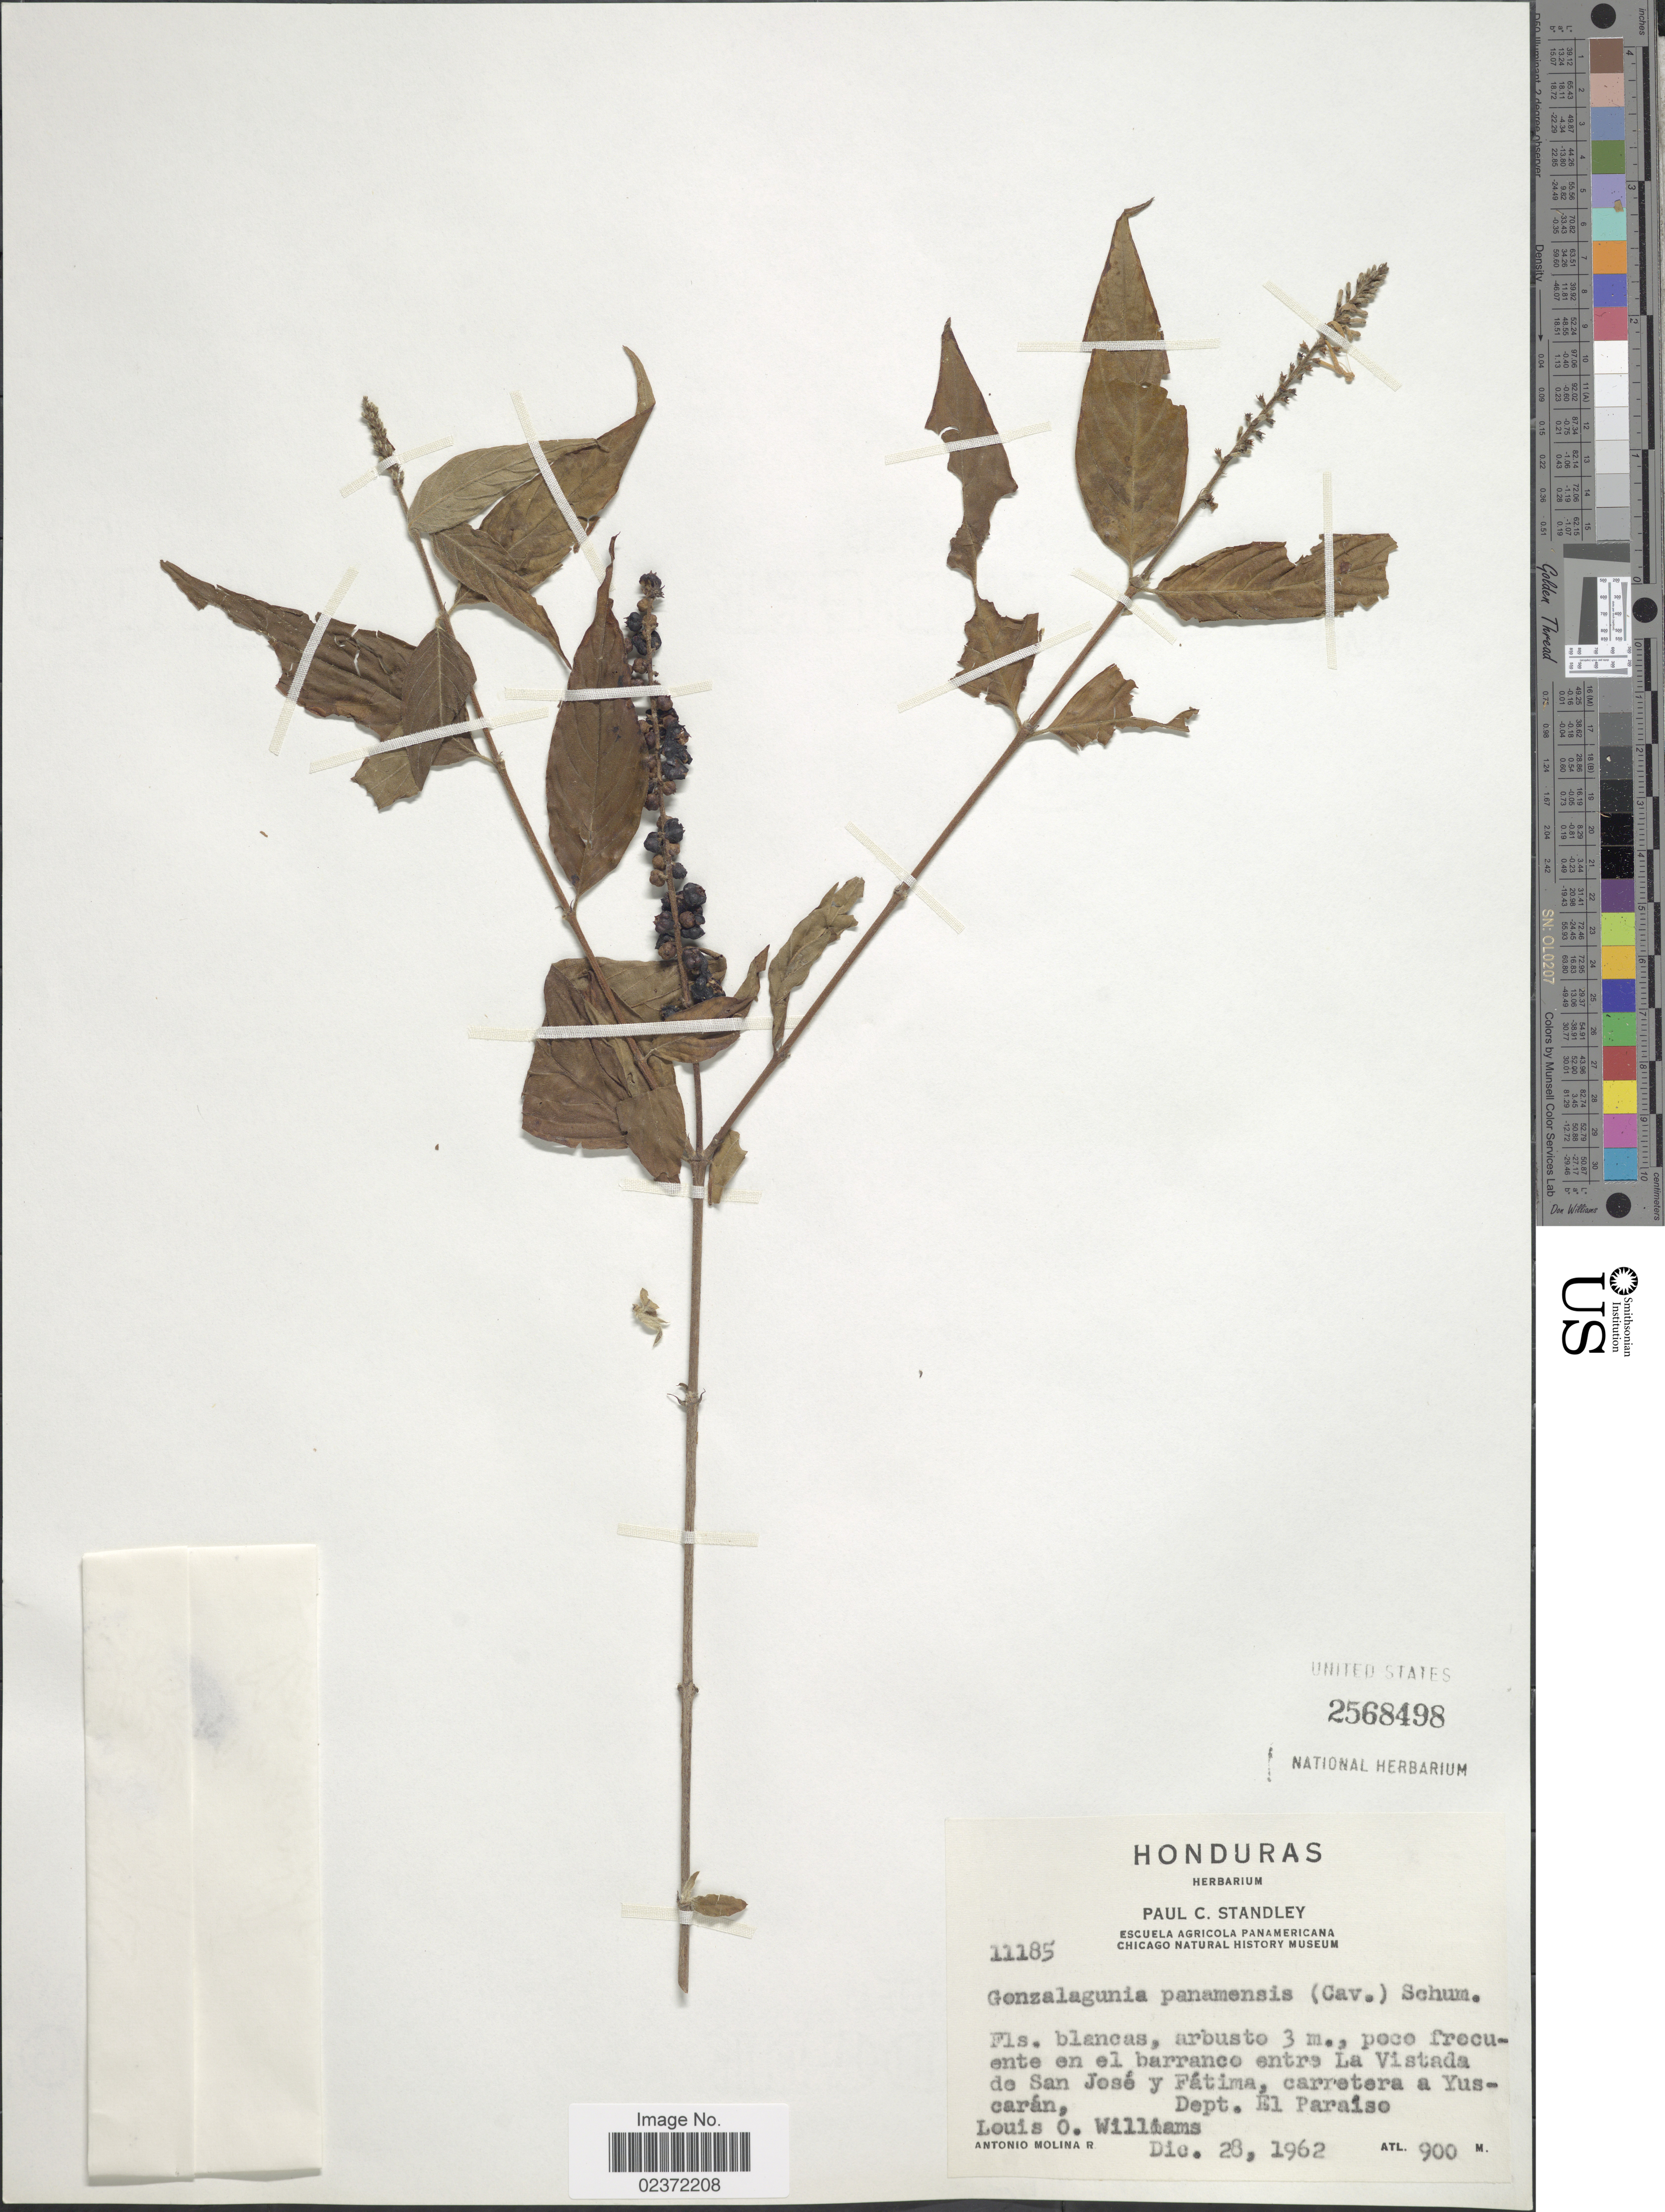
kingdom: Plantae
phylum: Tracheophyta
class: Magnoliopsida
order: Gentianales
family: Rubiaceae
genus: Gonzalagunia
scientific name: Gonzalagunia panamensis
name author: (Cav.) K. Schum.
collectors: L. O. Williams & A. Molina R.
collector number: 11185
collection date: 1962-12-28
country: Honduras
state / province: El Paraíso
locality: En el barranco entre La Vistada de San Jose y Fatima, carretera a Yuscaran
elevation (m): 900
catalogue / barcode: US 2568498